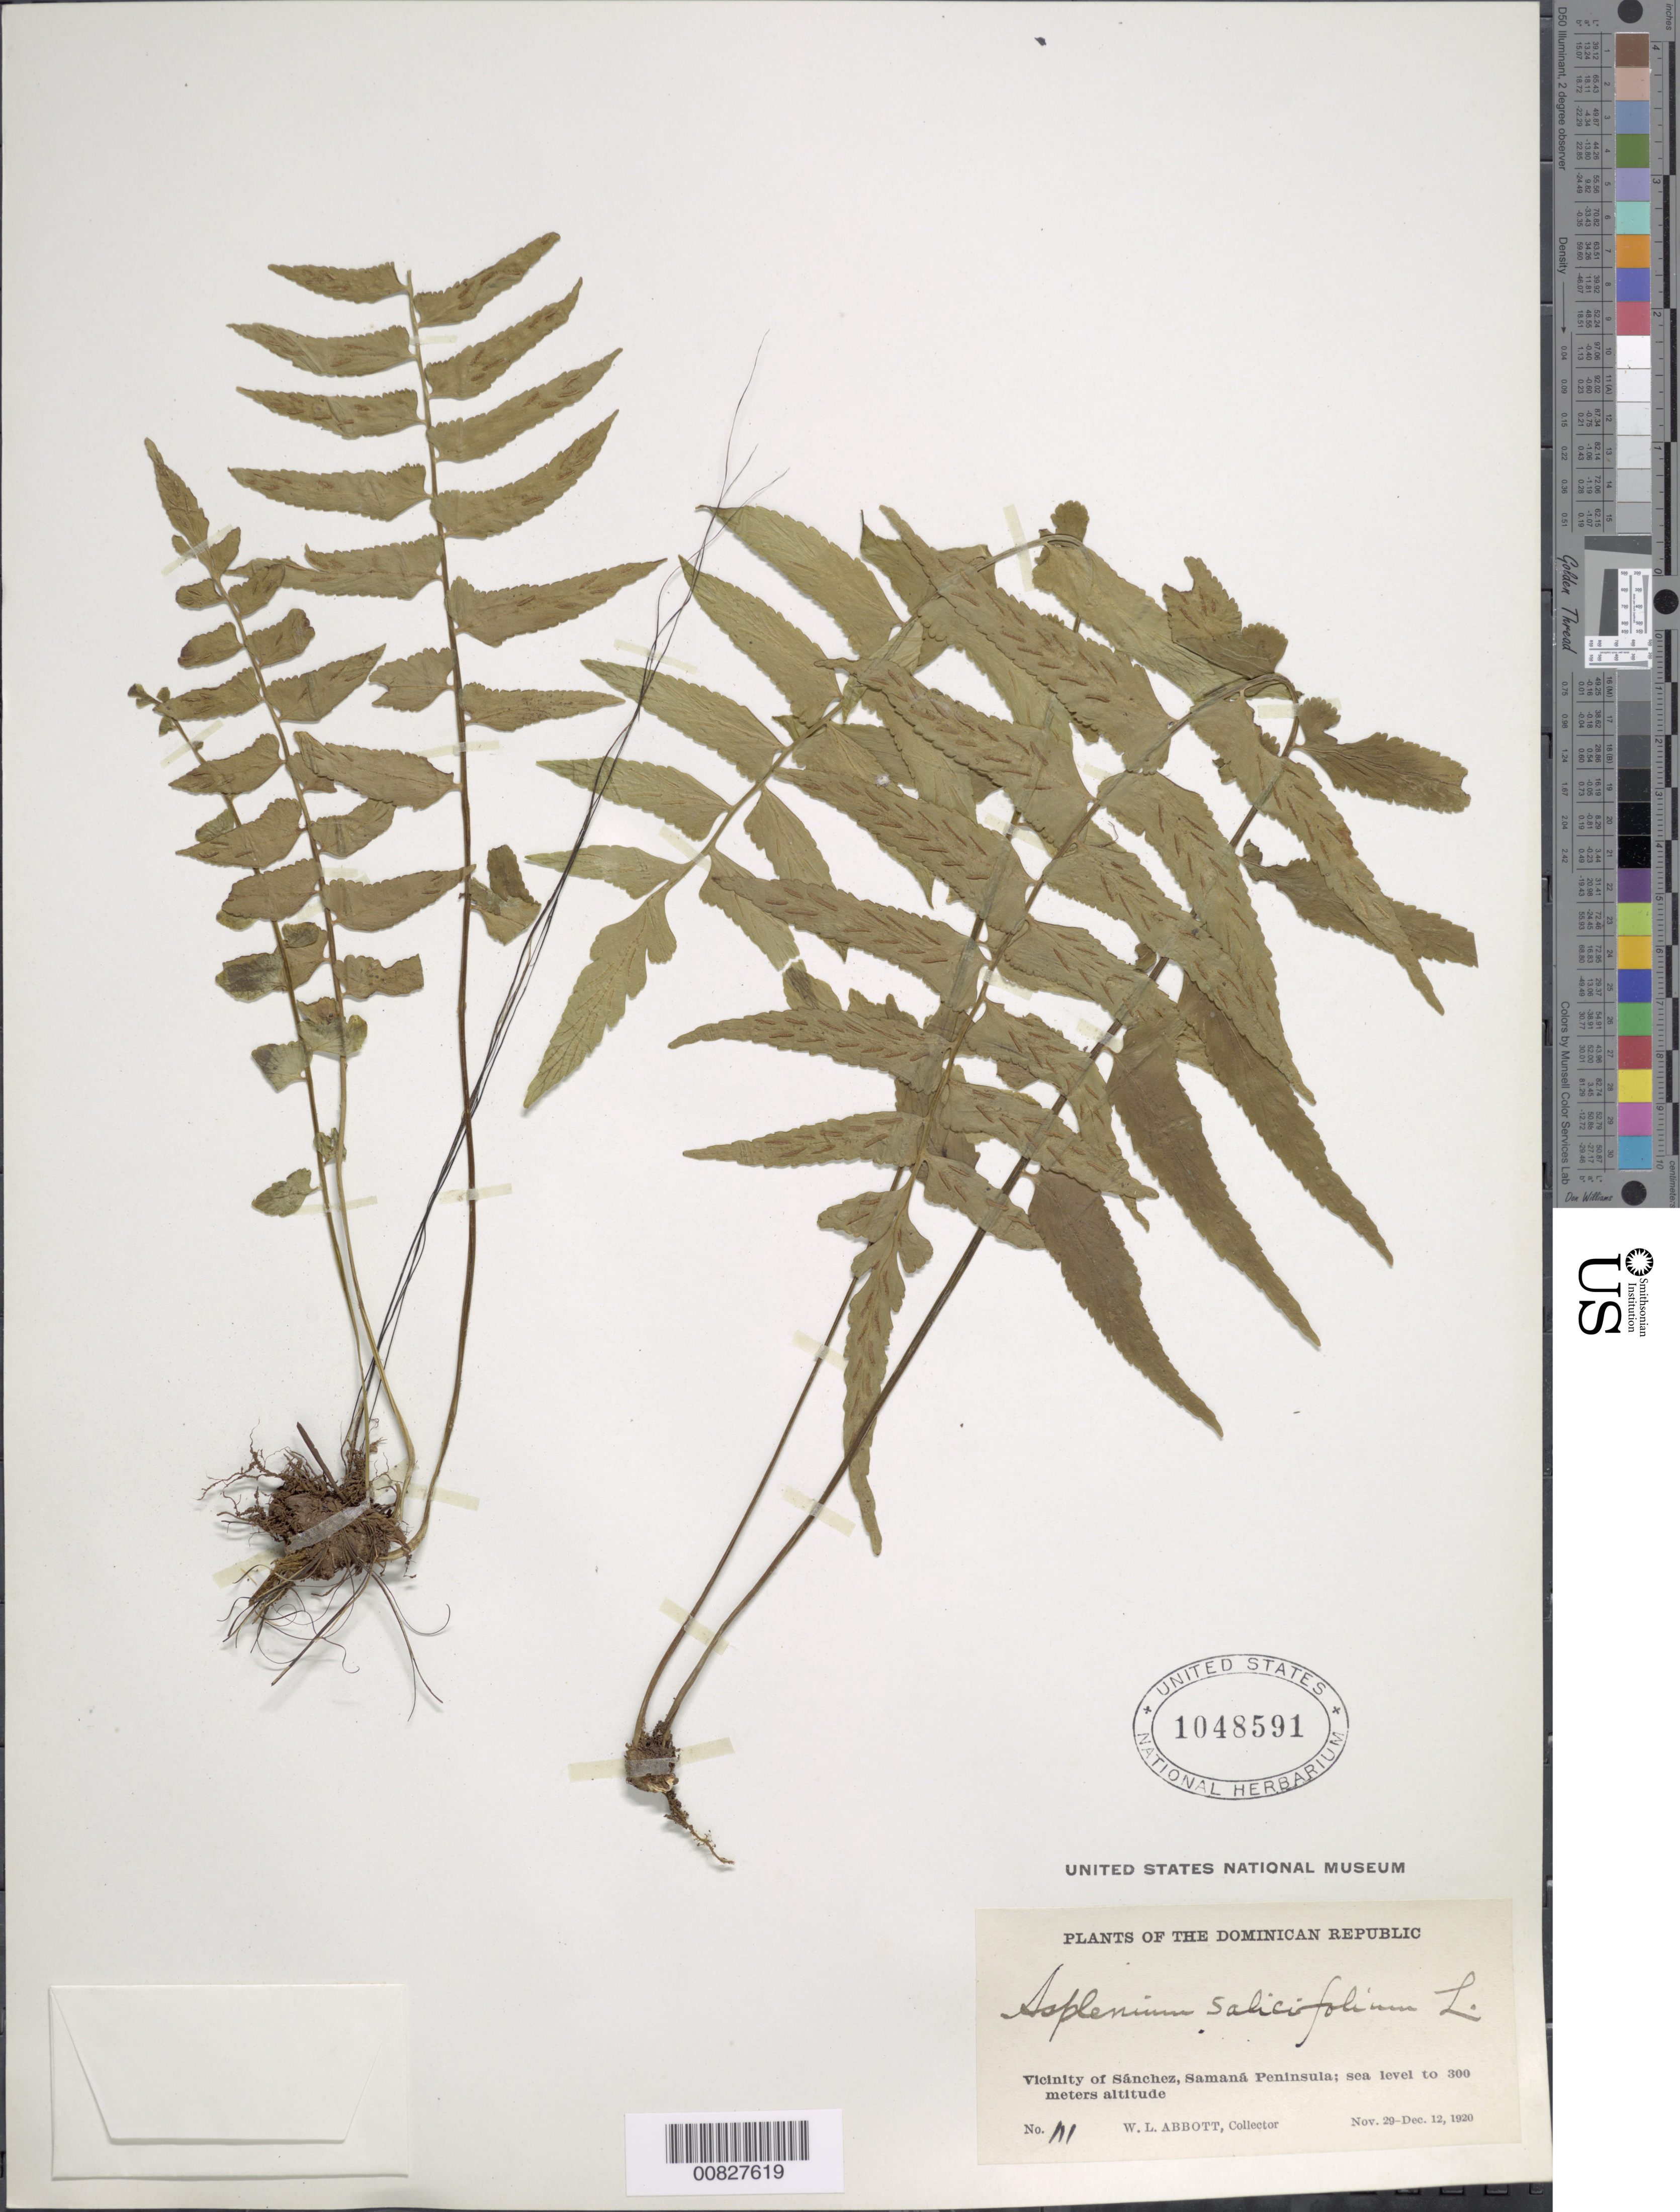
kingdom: Plantae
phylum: Tracheophyta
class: Polypodiopsida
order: Polypodiales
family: Aspleniaceae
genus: Asplenium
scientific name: Asplenium salicifolium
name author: L.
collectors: W. L. Abbott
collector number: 111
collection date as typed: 29 Nov 1920 to 12 Dec 1920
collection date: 1920-11-29/1920-12-12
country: Dominican Republic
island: Hispaniola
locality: Sánchez, Samaná Peninsula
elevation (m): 0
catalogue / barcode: US 1048591